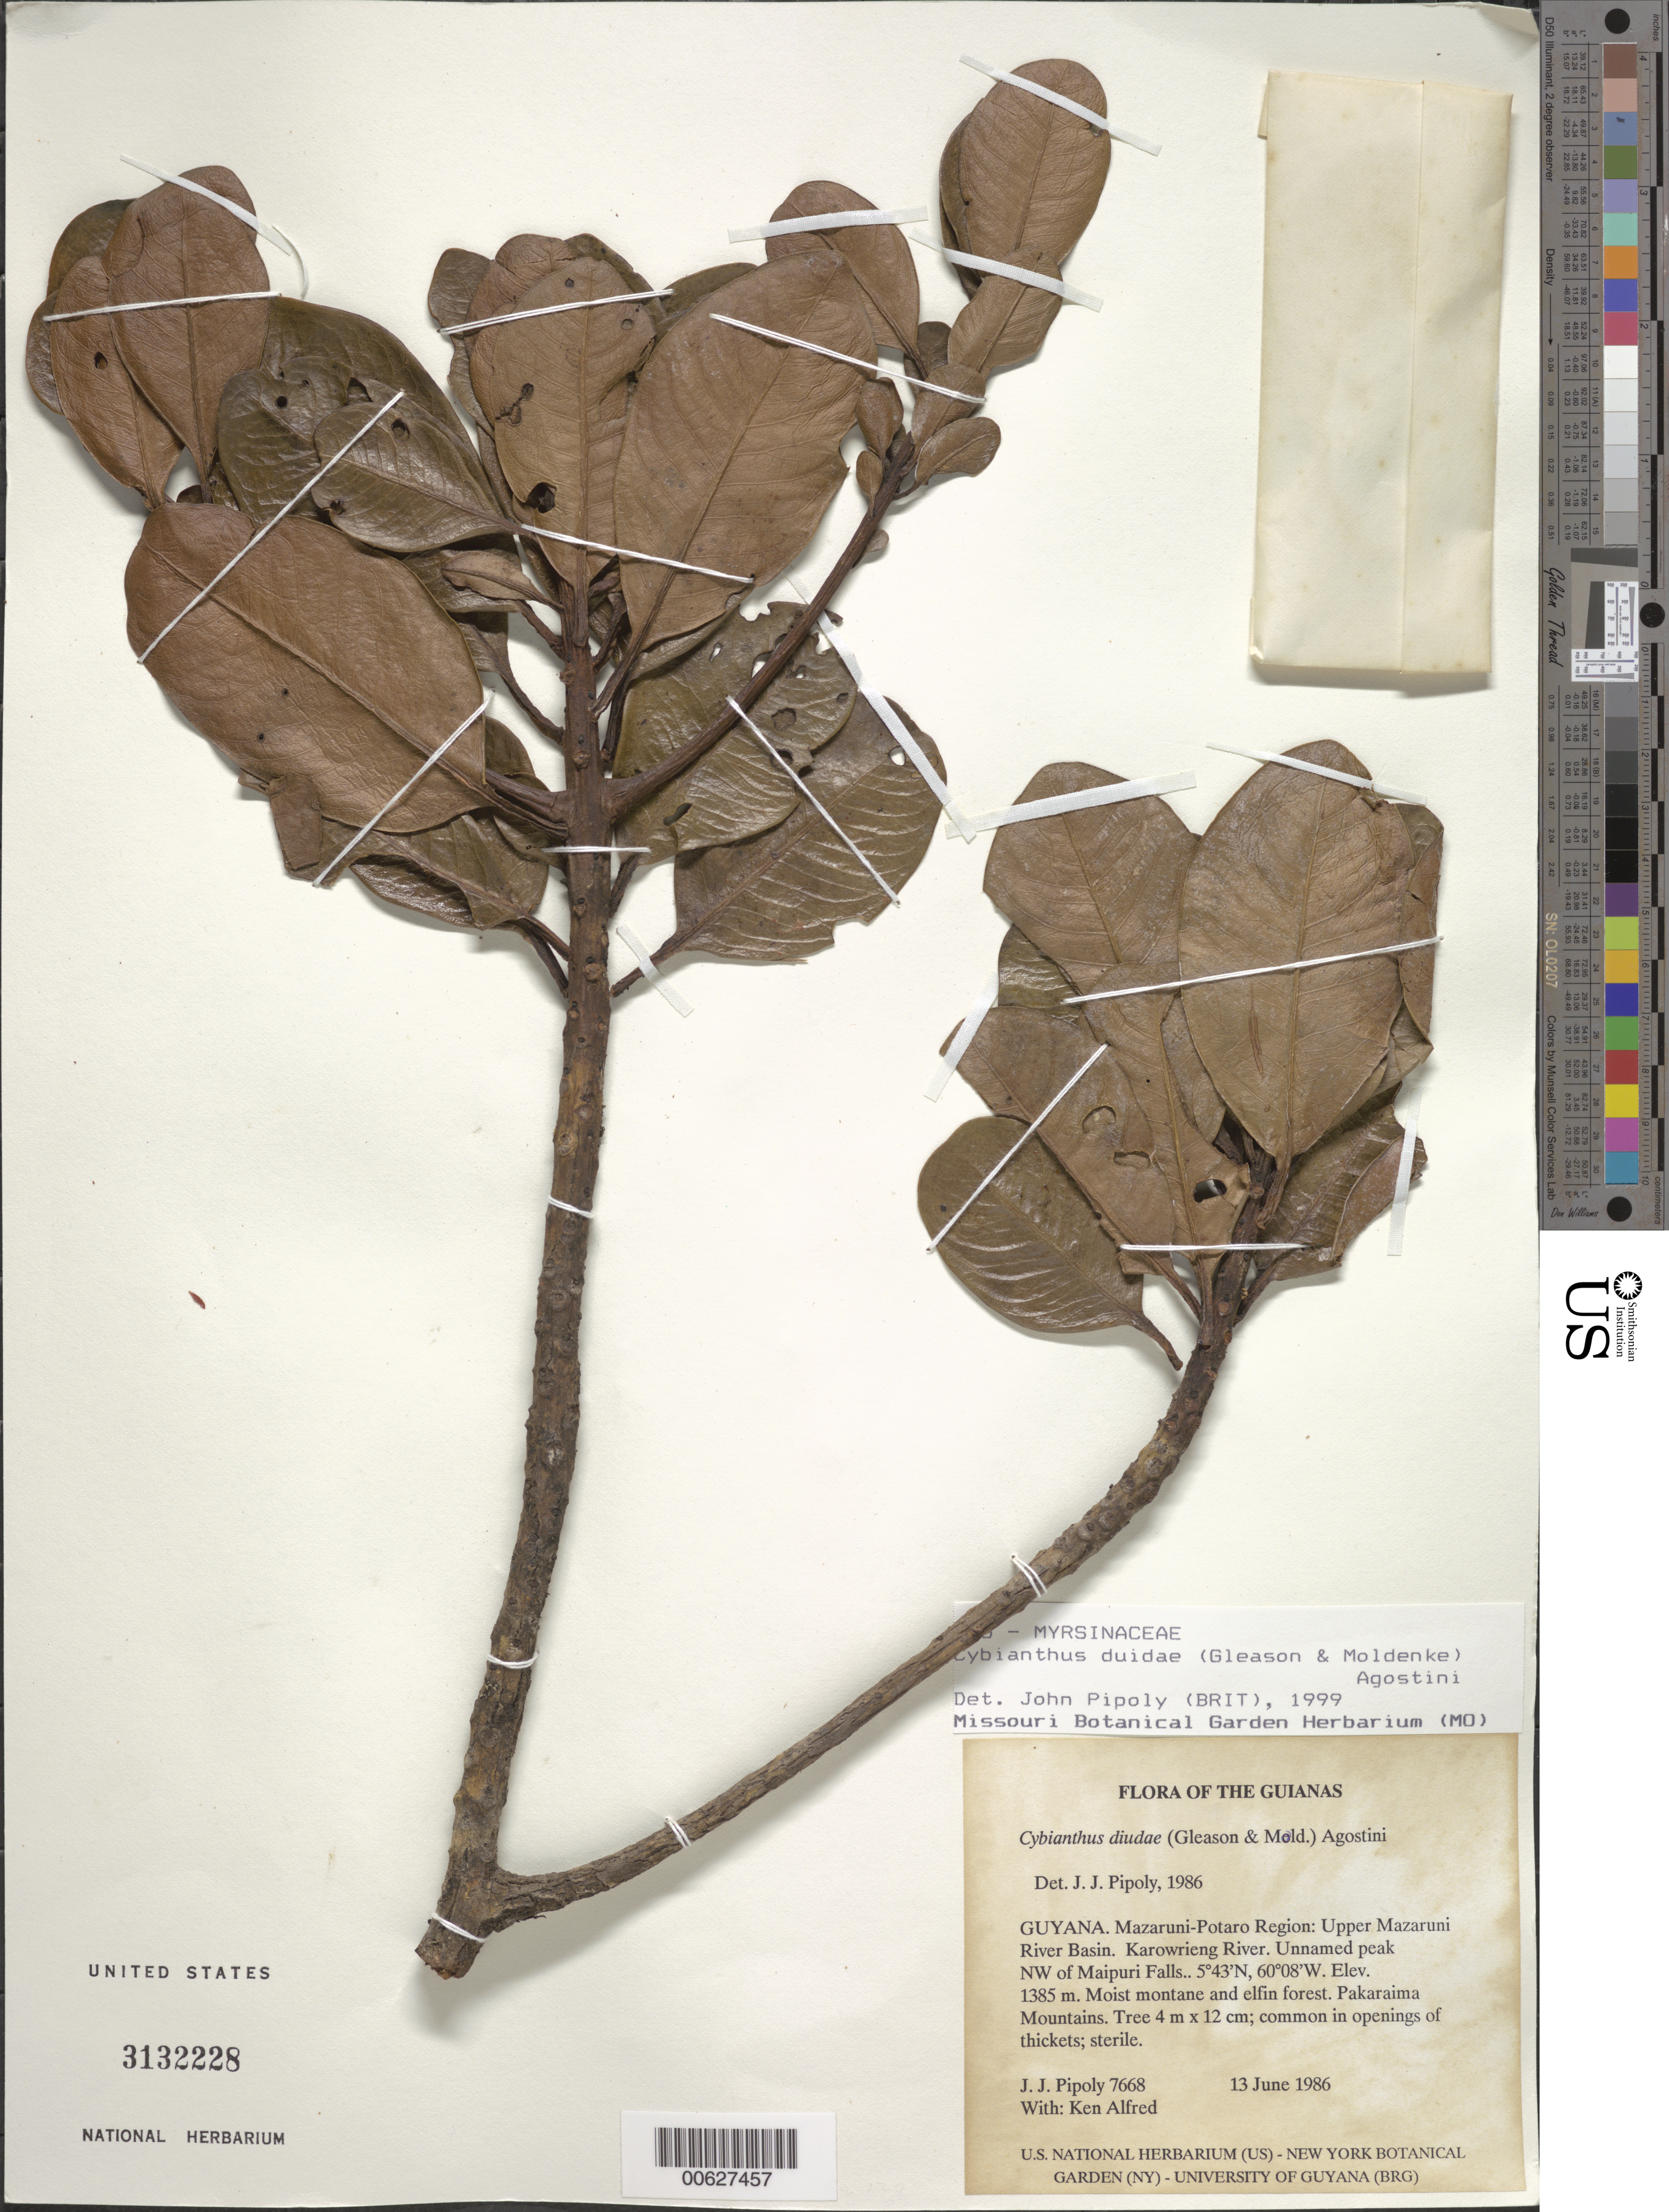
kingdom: Plantae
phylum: Tracheophyta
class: Magnoliopsida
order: Ericales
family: Primulaceae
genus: Cybianthus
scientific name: Cybianthus duidae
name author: (Gleason & Moldenke) G. Agostini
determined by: Pipoly, J. J., III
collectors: J. J. Pipoly & K. Alfred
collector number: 7668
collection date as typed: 13 June 1986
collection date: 1986-06-13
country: Guyana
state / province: Cuyuni-Mazaruni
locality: Pakaraima Mts. Upper Mazaruni River Basin. Karowrieng River. Unnamed peak NW of Maipuri Falls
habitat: Moist montane and elfin forest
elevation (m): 1385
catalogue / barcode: US 3132228